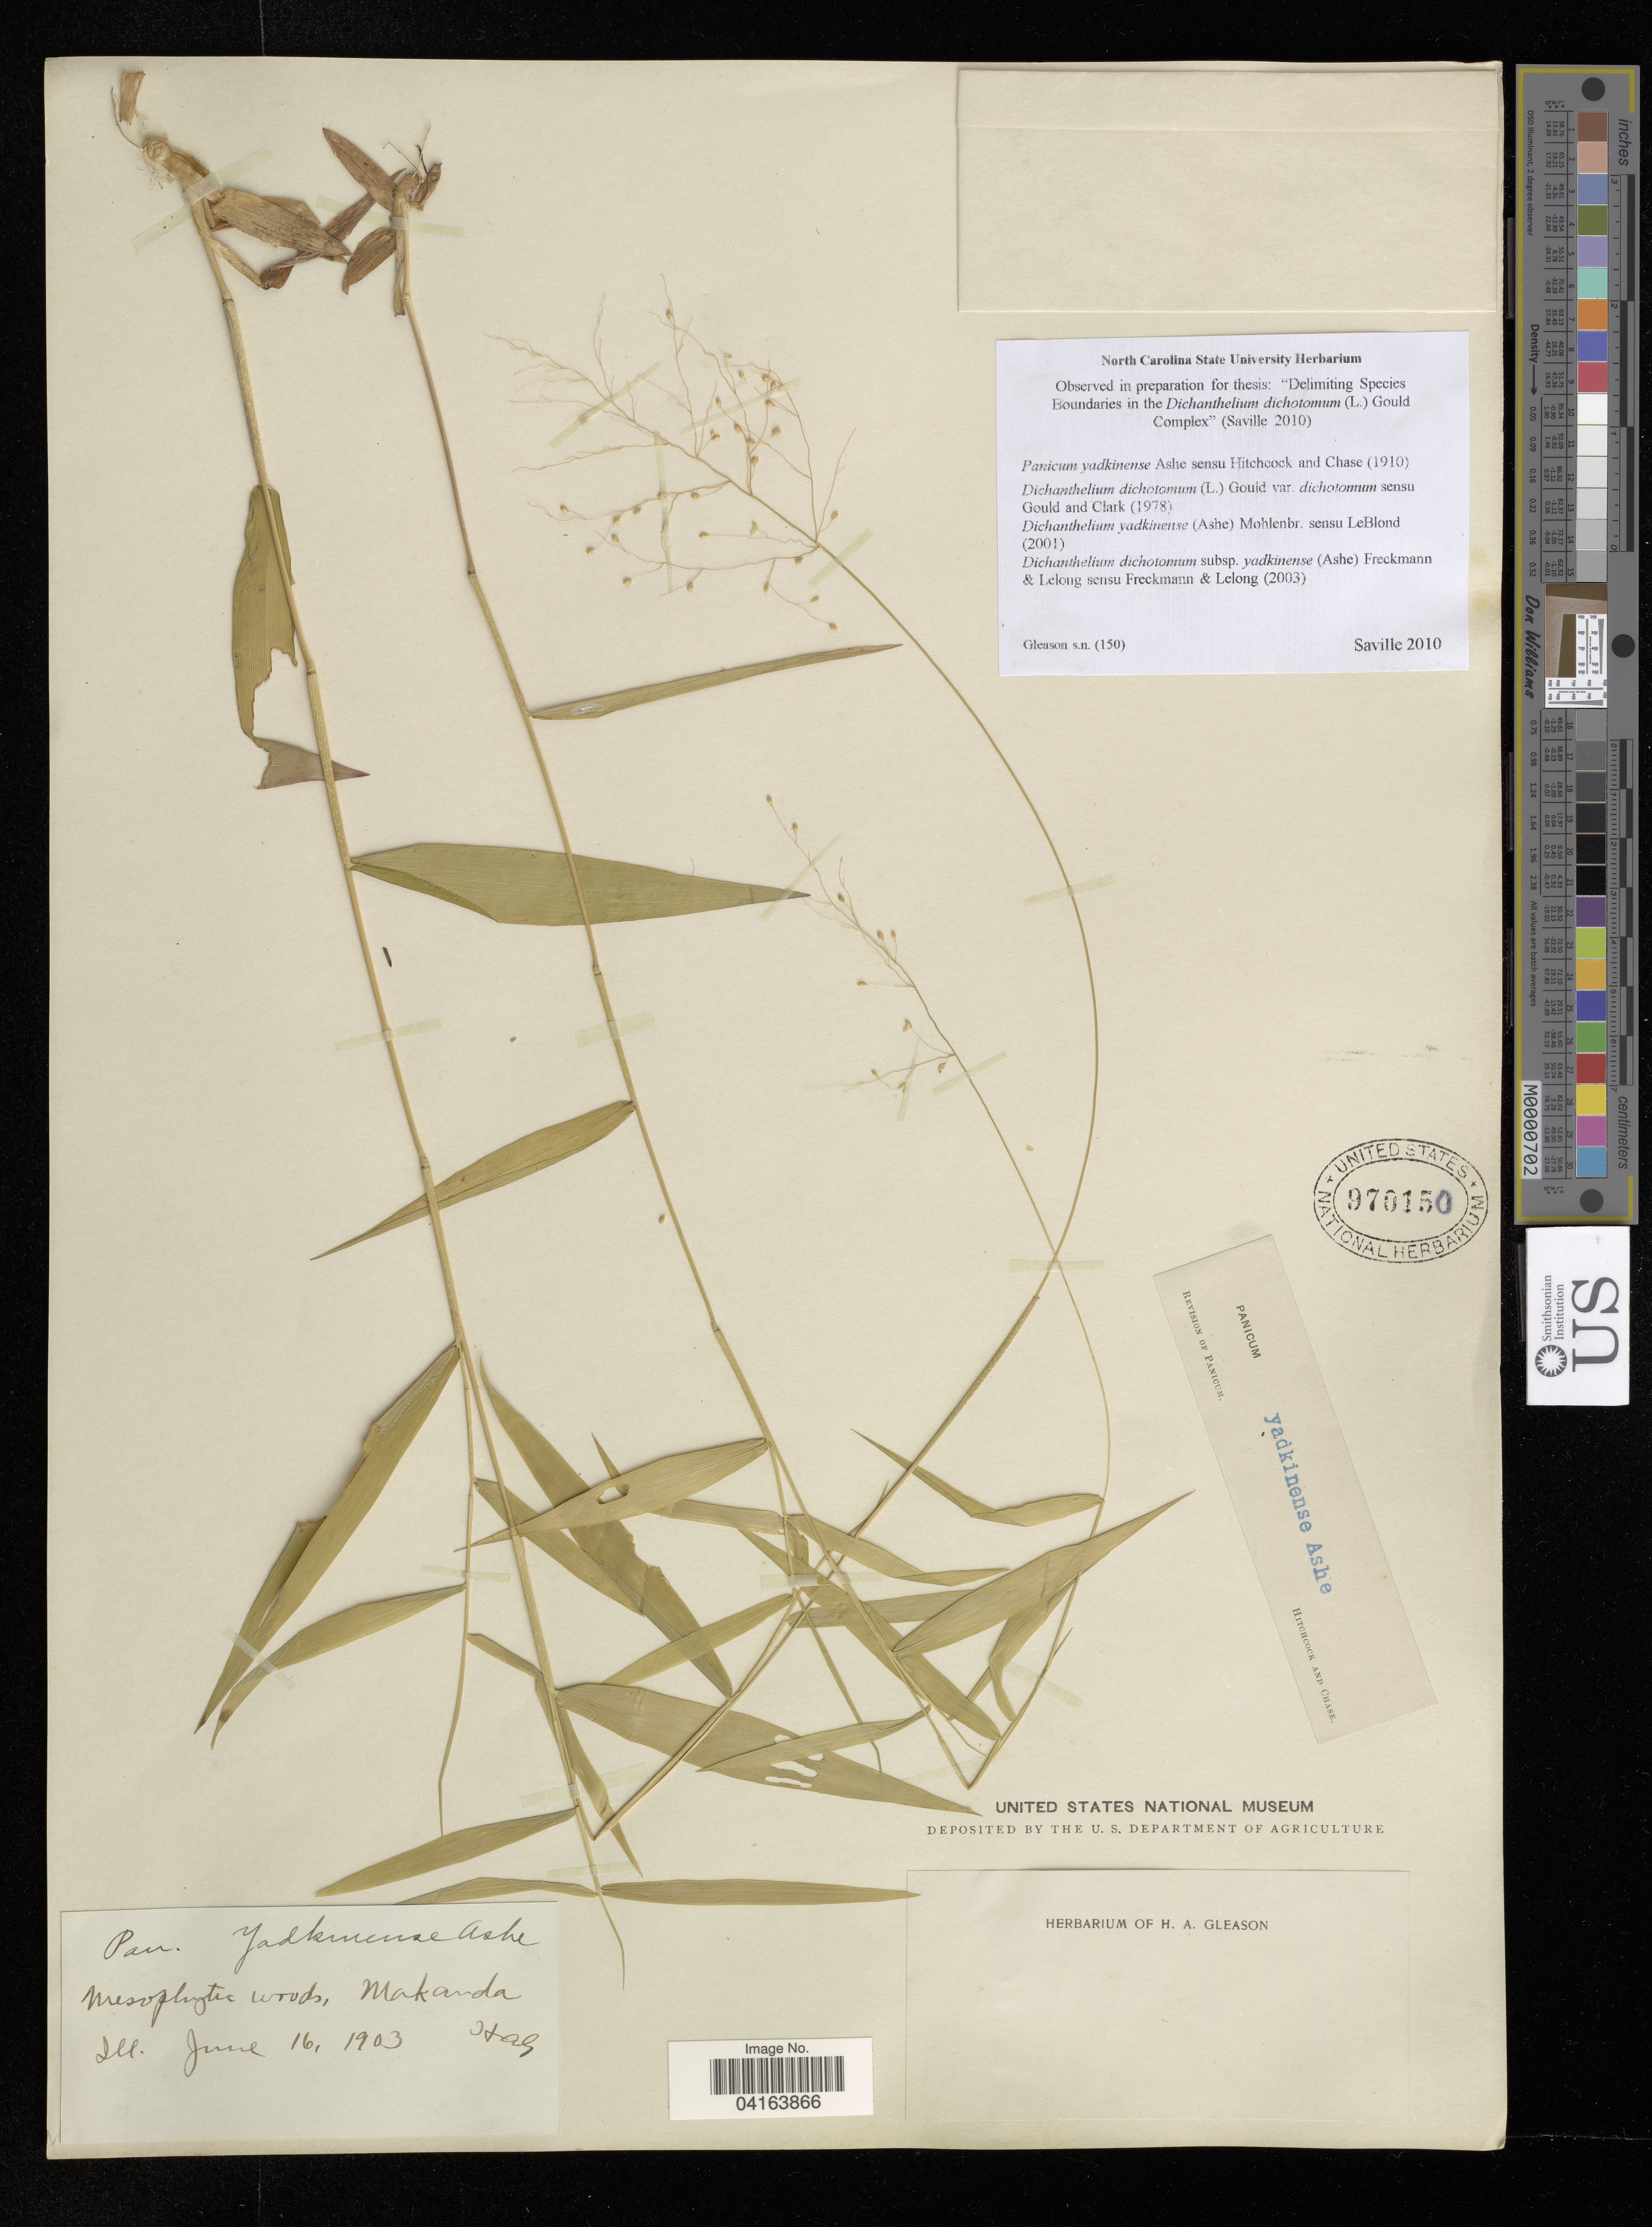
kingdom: Plantae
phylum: Tracheophyta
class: Liliopsida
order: Poales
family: Poaceae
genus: Dichanthelium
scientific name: Dichanthelium dichotomum subsp. yadkinense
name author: (Ashe) Freckmann & Lelong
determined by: Saville, A. C., (NCSC), North Carolina State University (UNITED STATES)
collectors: Ex herb. H. A. Gleason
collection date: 1903-06-16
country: United States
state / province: Illinois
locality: Makanda.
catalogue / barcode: US 970150